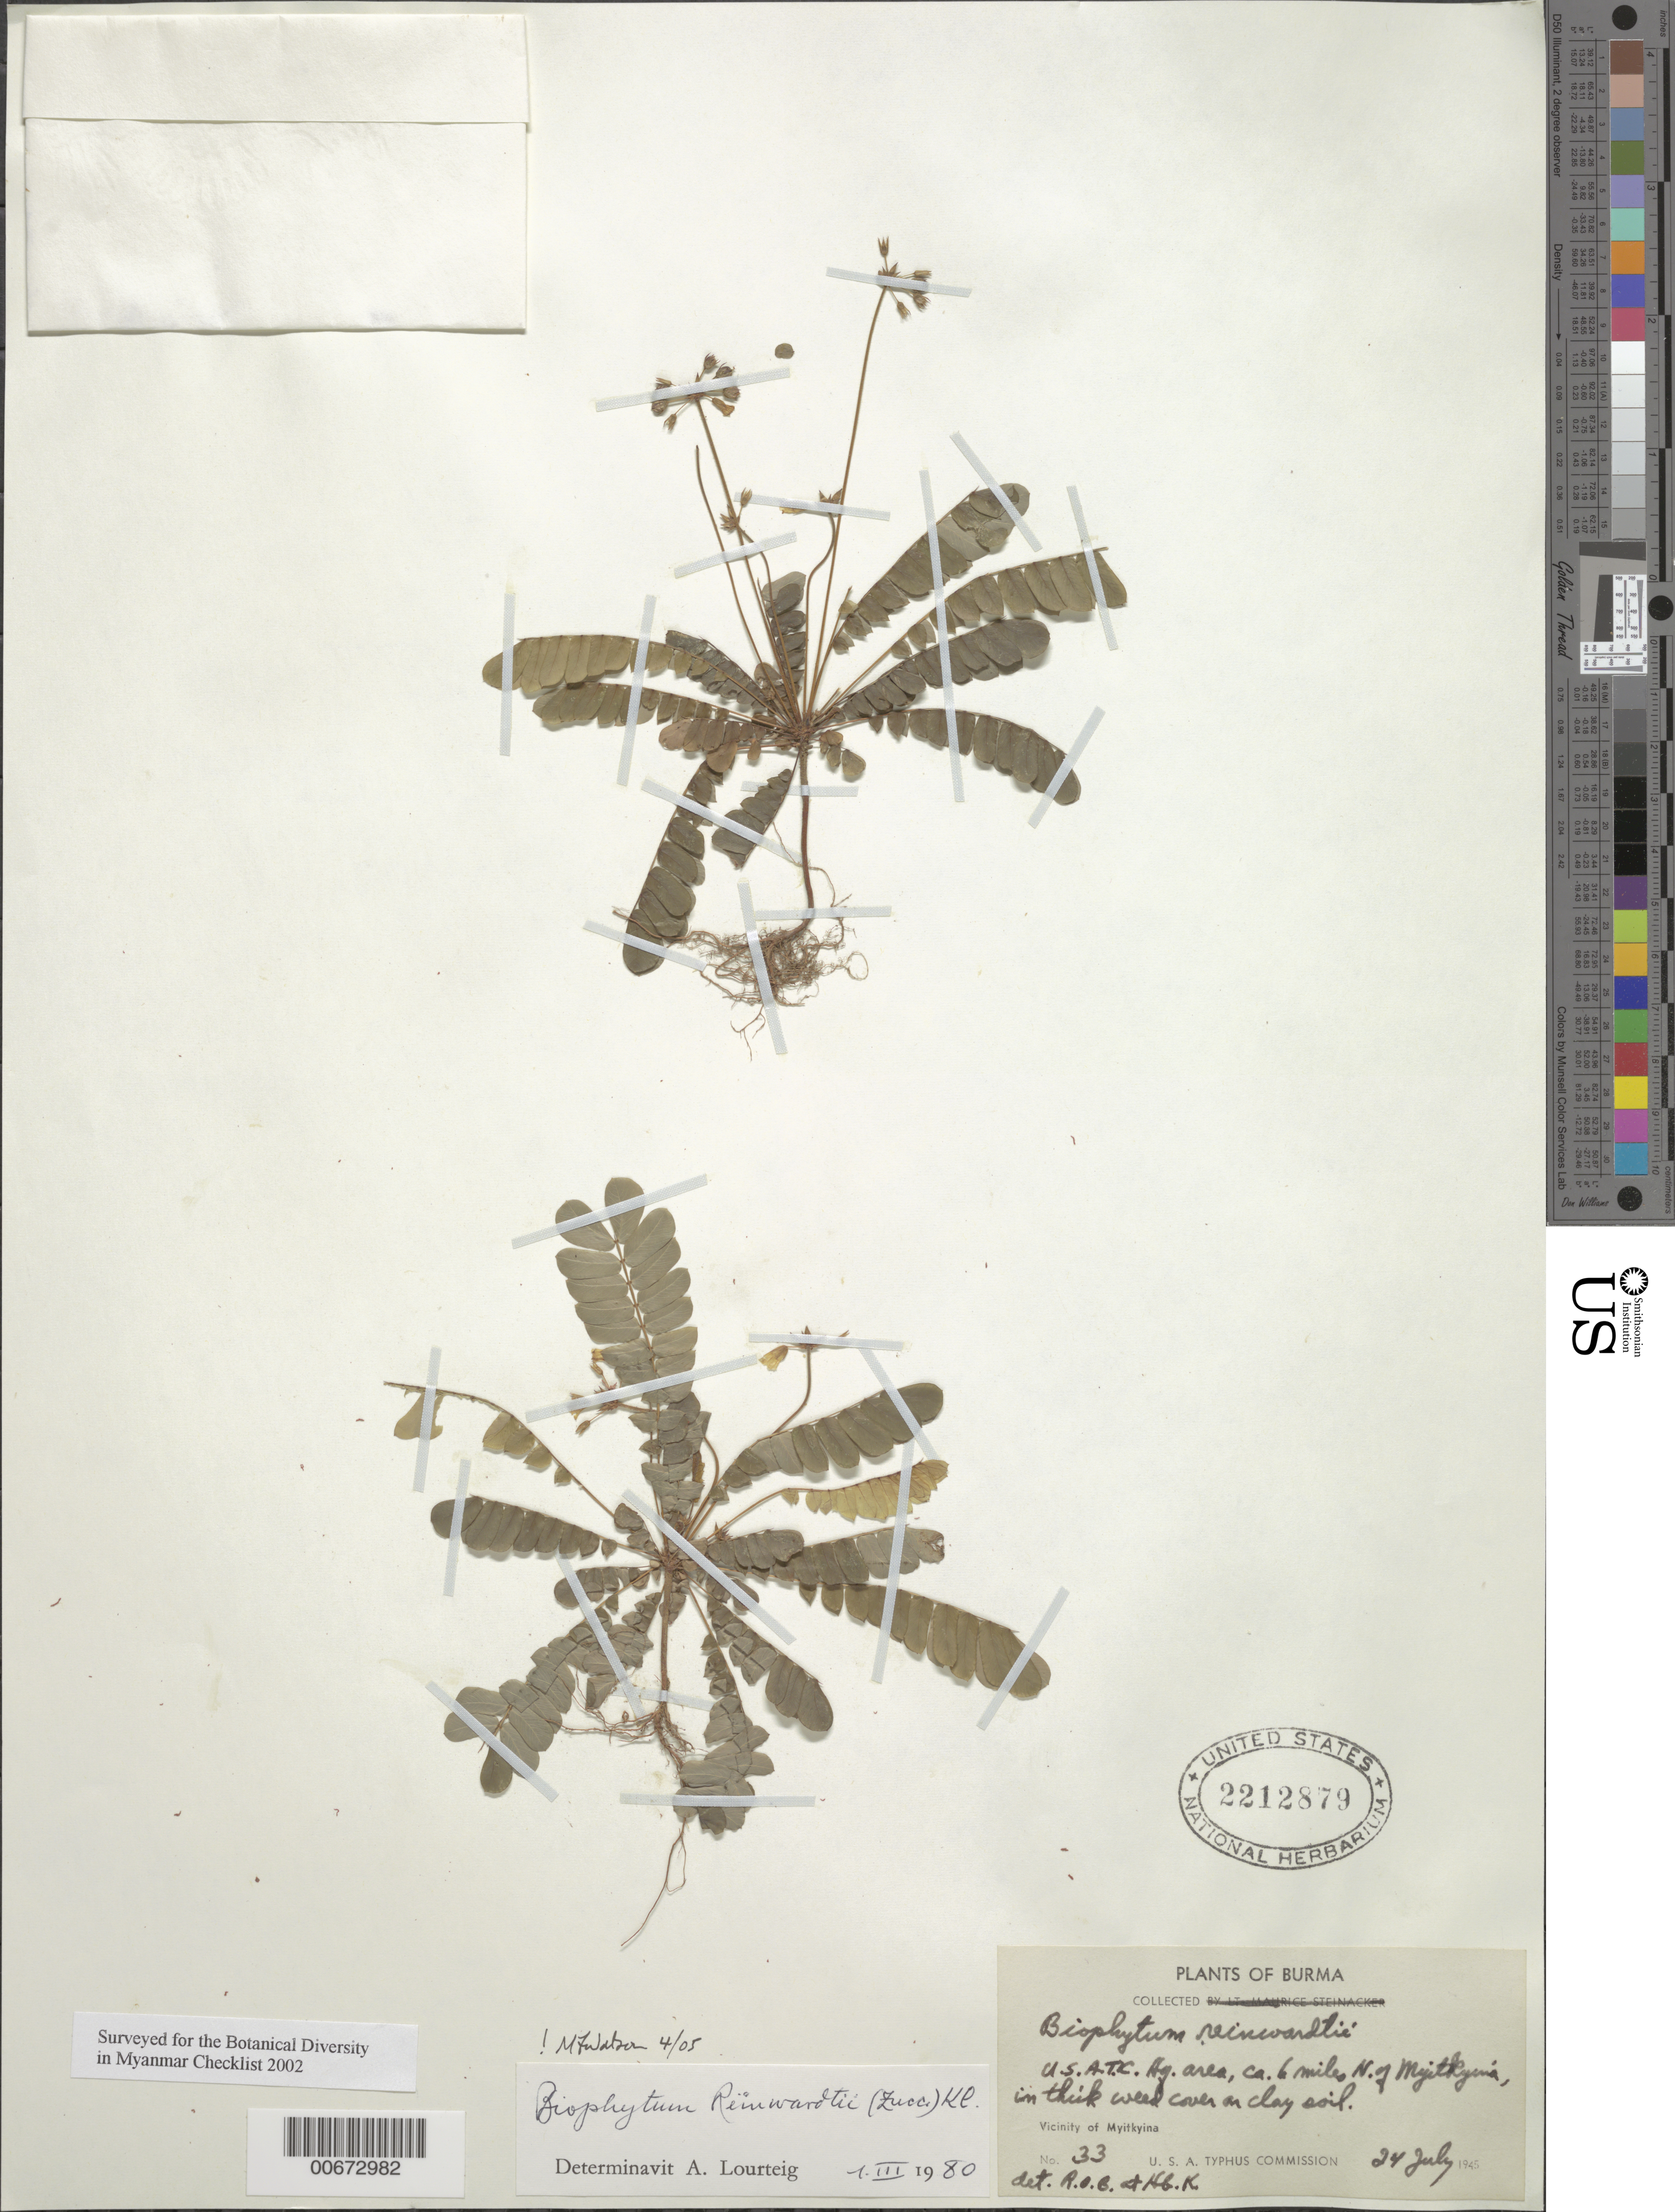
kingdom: Plantae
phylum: Tracheophyta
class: Magnoliopsida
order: Oxalidales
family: Oxalidaceae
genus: Biophytum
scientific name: Biophytum reinwardtii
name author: (Zucc.) Klotzsch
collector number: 33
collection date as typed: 24 Jul 1945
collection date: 1945-07-24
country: Myanmar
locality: N of Myitkyina.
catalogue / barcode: US 2212879